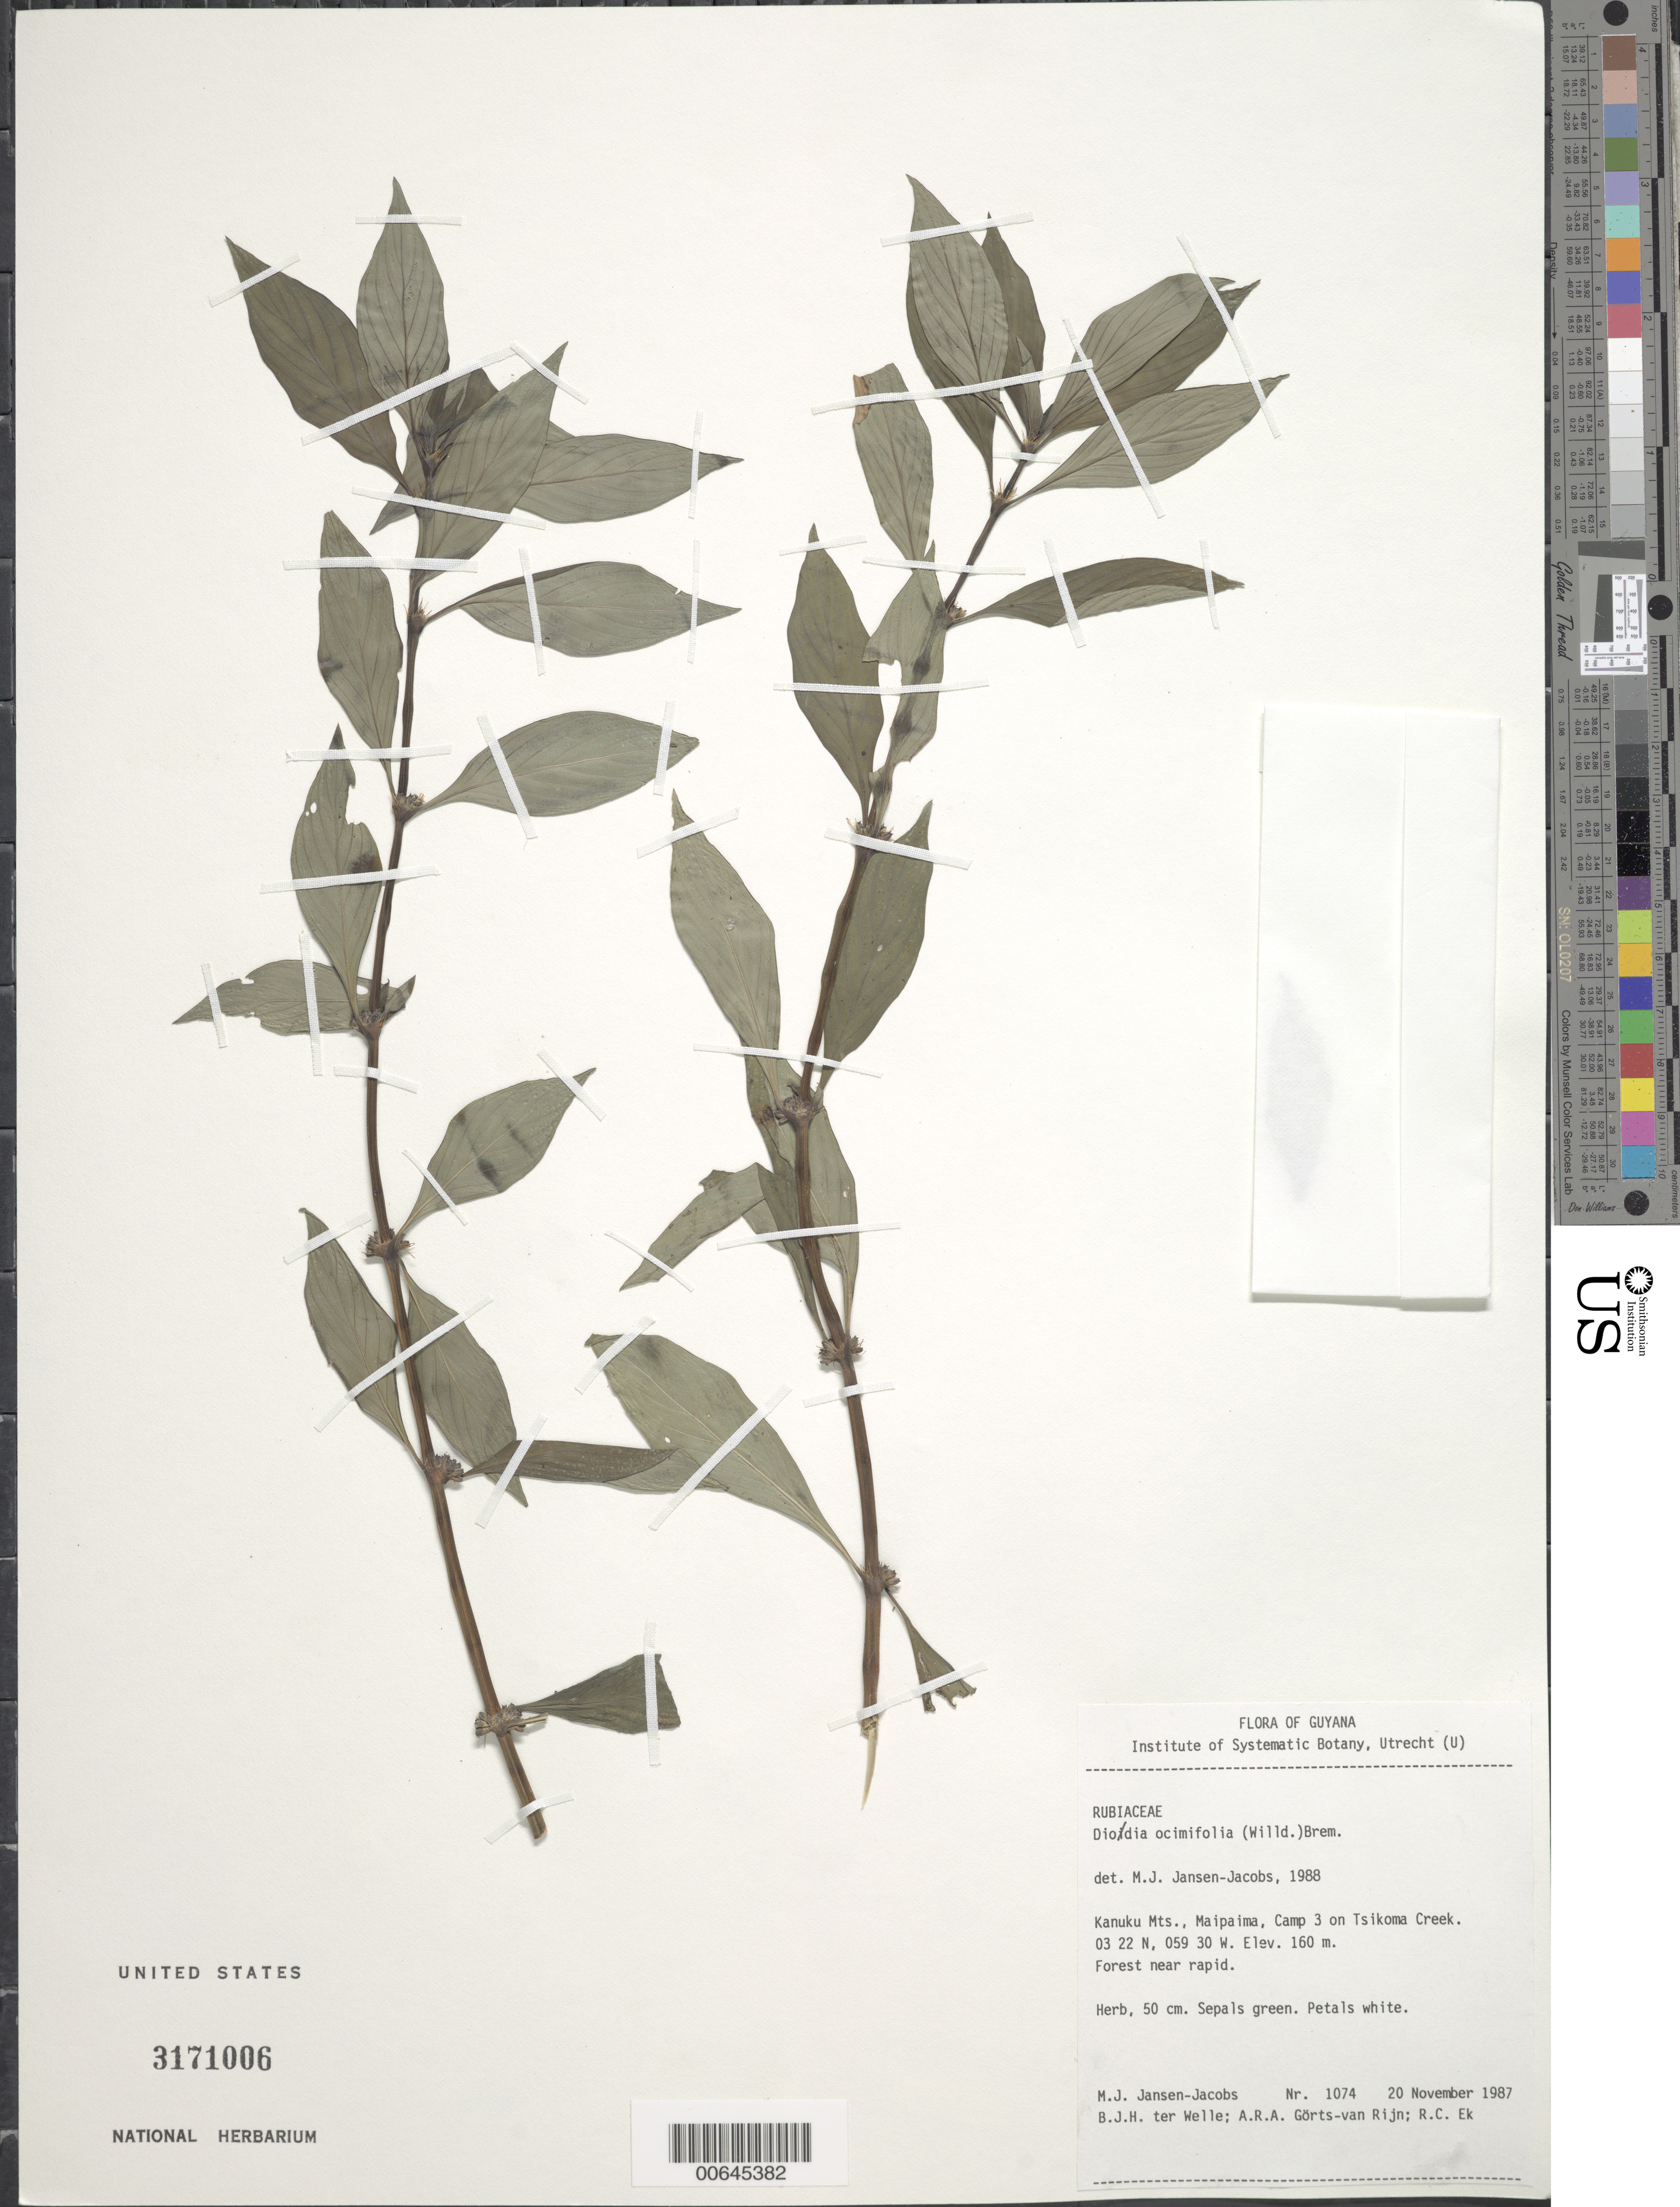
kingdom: Plantae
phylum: Tracheophyta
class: Magnoliopsida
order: Gentianales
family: Rubiaceae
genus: Diodia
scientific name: Diodia ocymifolia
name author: (Willd. ex Roem. & Schult.) Bremek.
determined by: Jansen-Jacobs, M. J., (U), Nationaal Herbarium Nederland, Utrecht University branch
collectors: M. J. Jansen-Jacobs, B. Welle, A. .R. A. Görts-van Rijn & R. C. Ek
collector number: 1074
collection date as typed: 20-Nov-87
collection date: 1987-11-20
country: Guyana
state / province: U. Takutu-U. Essequibo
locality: Kanuku Mts., Maipaima, Camp 3 on Tsikoma Creek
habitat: Forest near rapid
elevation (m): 160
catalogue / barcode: US 3171006